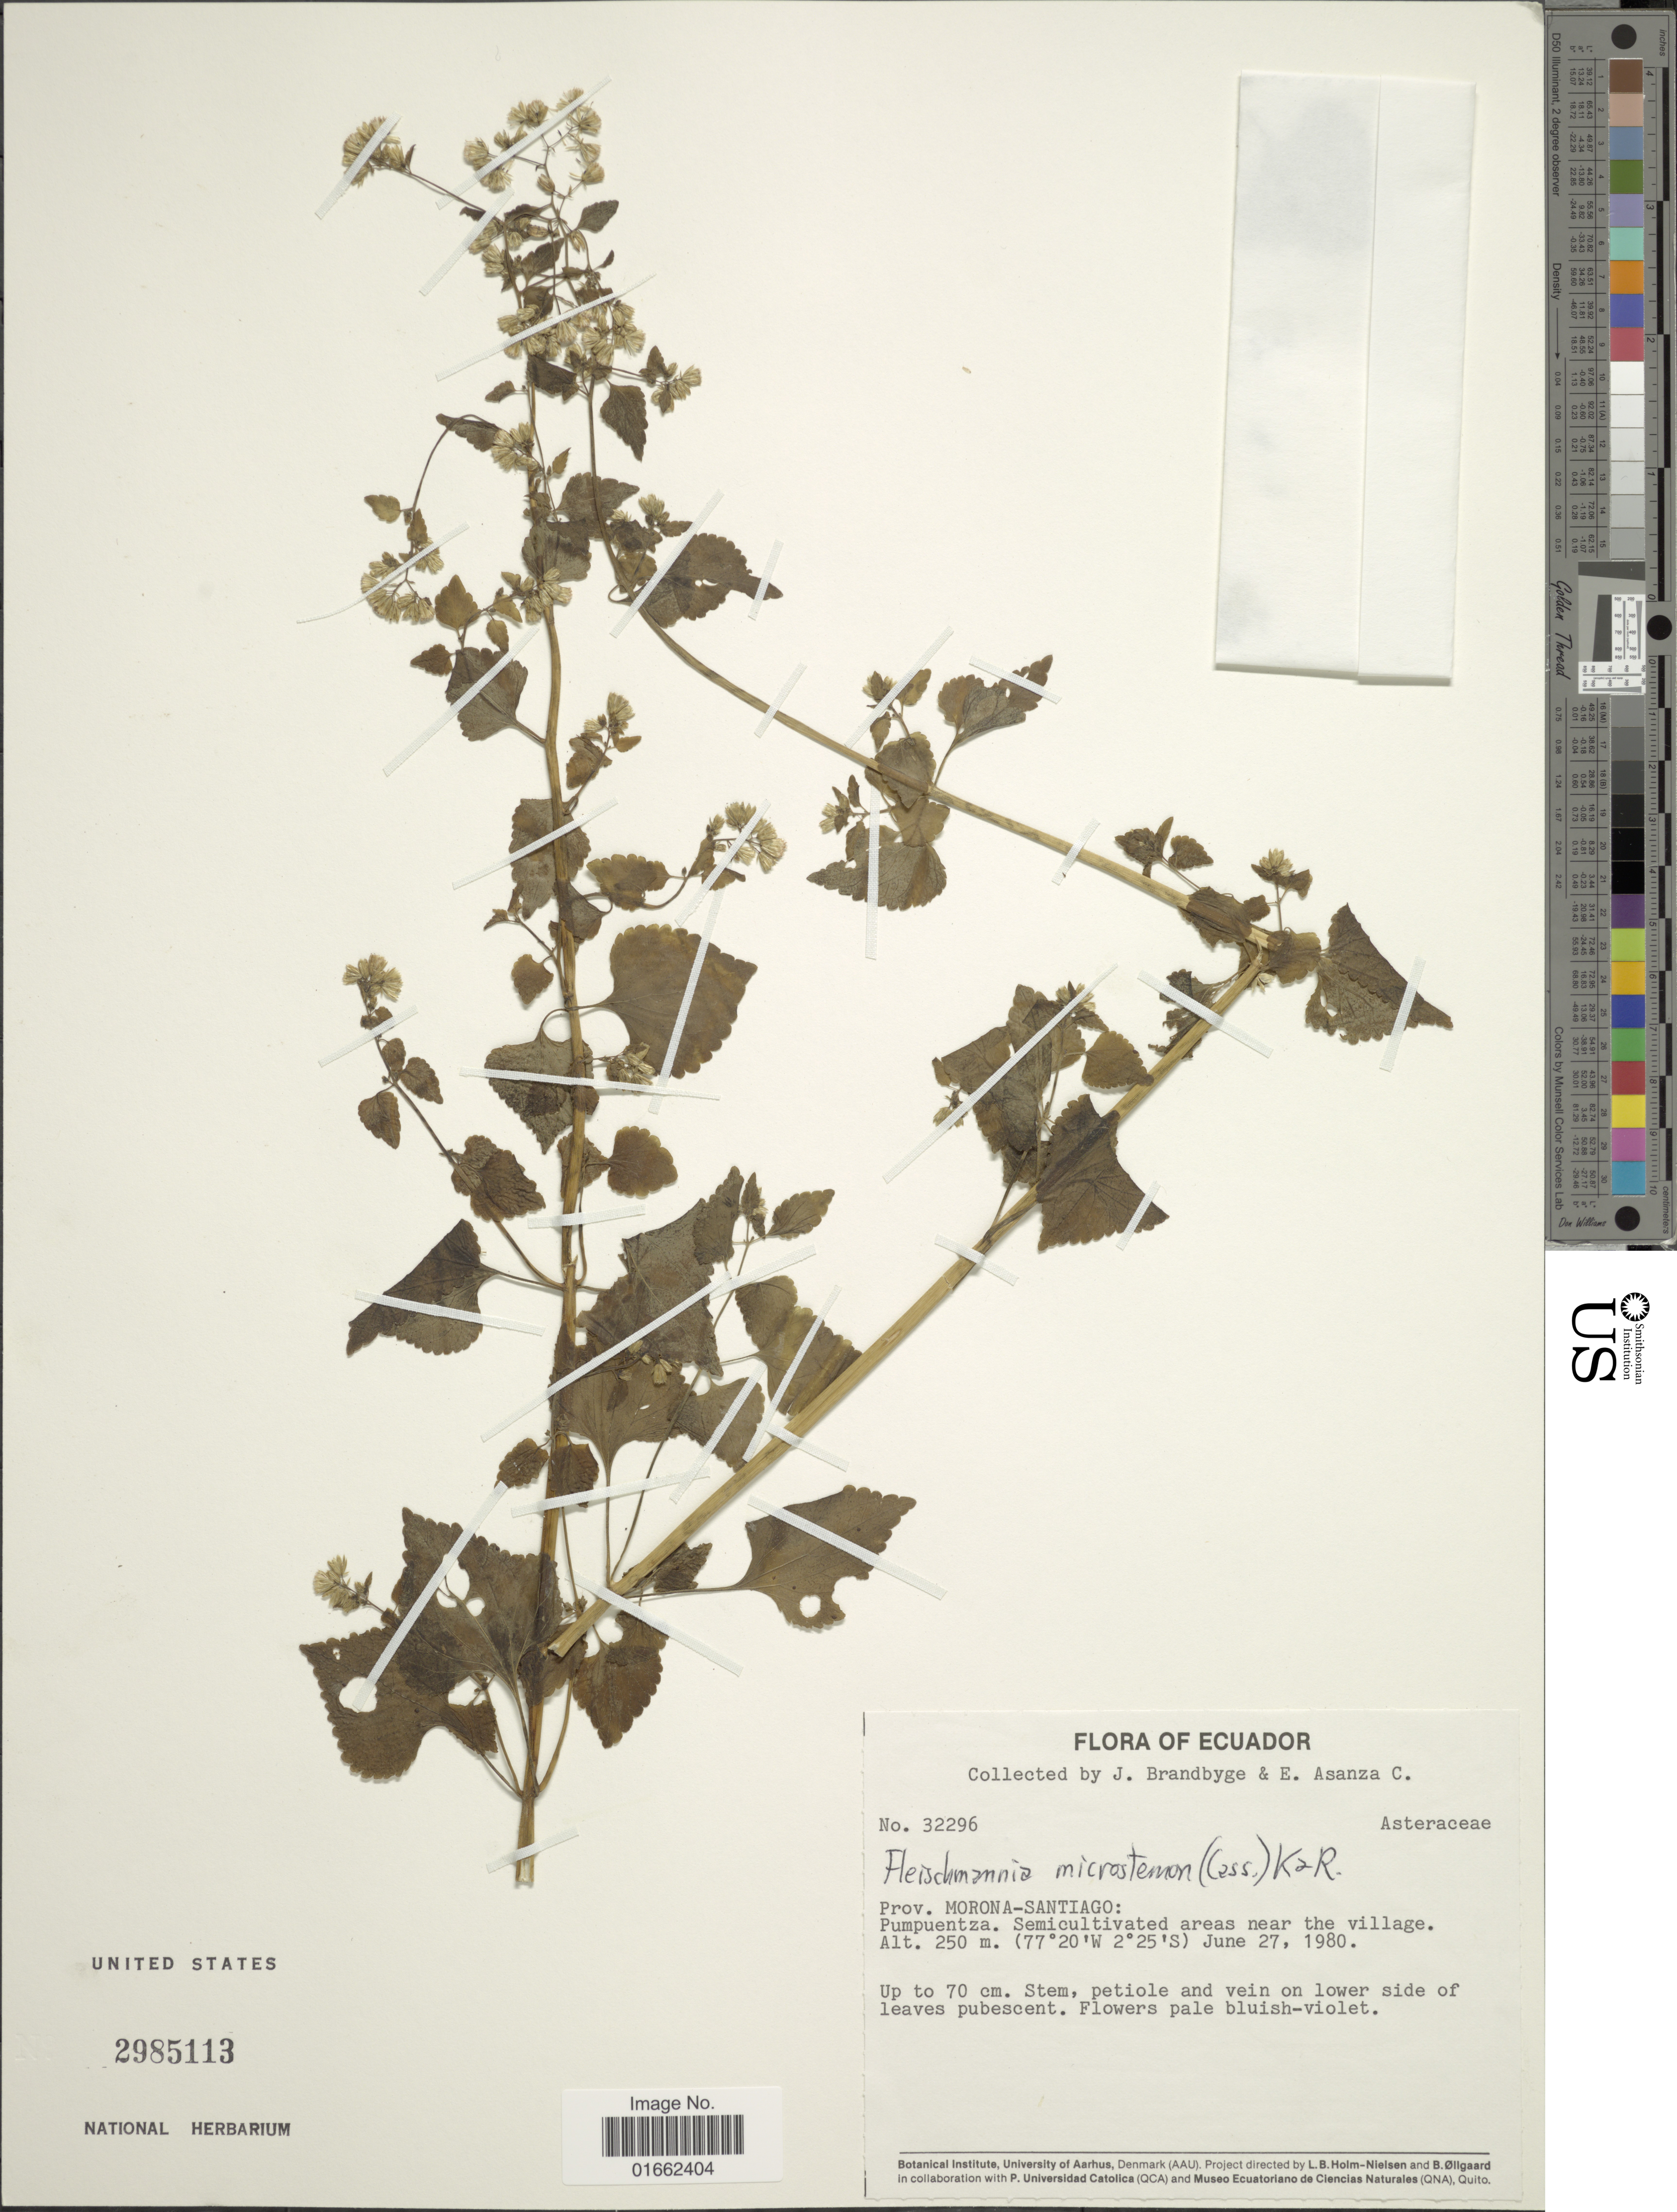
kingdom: Plantae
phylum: Tracheophyta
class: Magnoliopsida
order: Asterales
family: Asteraceae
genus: Fleischmannia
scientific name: Fleischmannia microstemon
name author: (Cass.) R.M. King & H. Rob.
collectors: J. Brandbyge & E. Asanza C.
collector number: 32296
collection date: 1980-06-27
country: Ecuador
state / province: Morona-Santiago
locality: Prov. Morona-Santiago: Pumpuentza. Semicultivated areas near the village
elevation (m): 250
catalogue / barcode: US 2985113